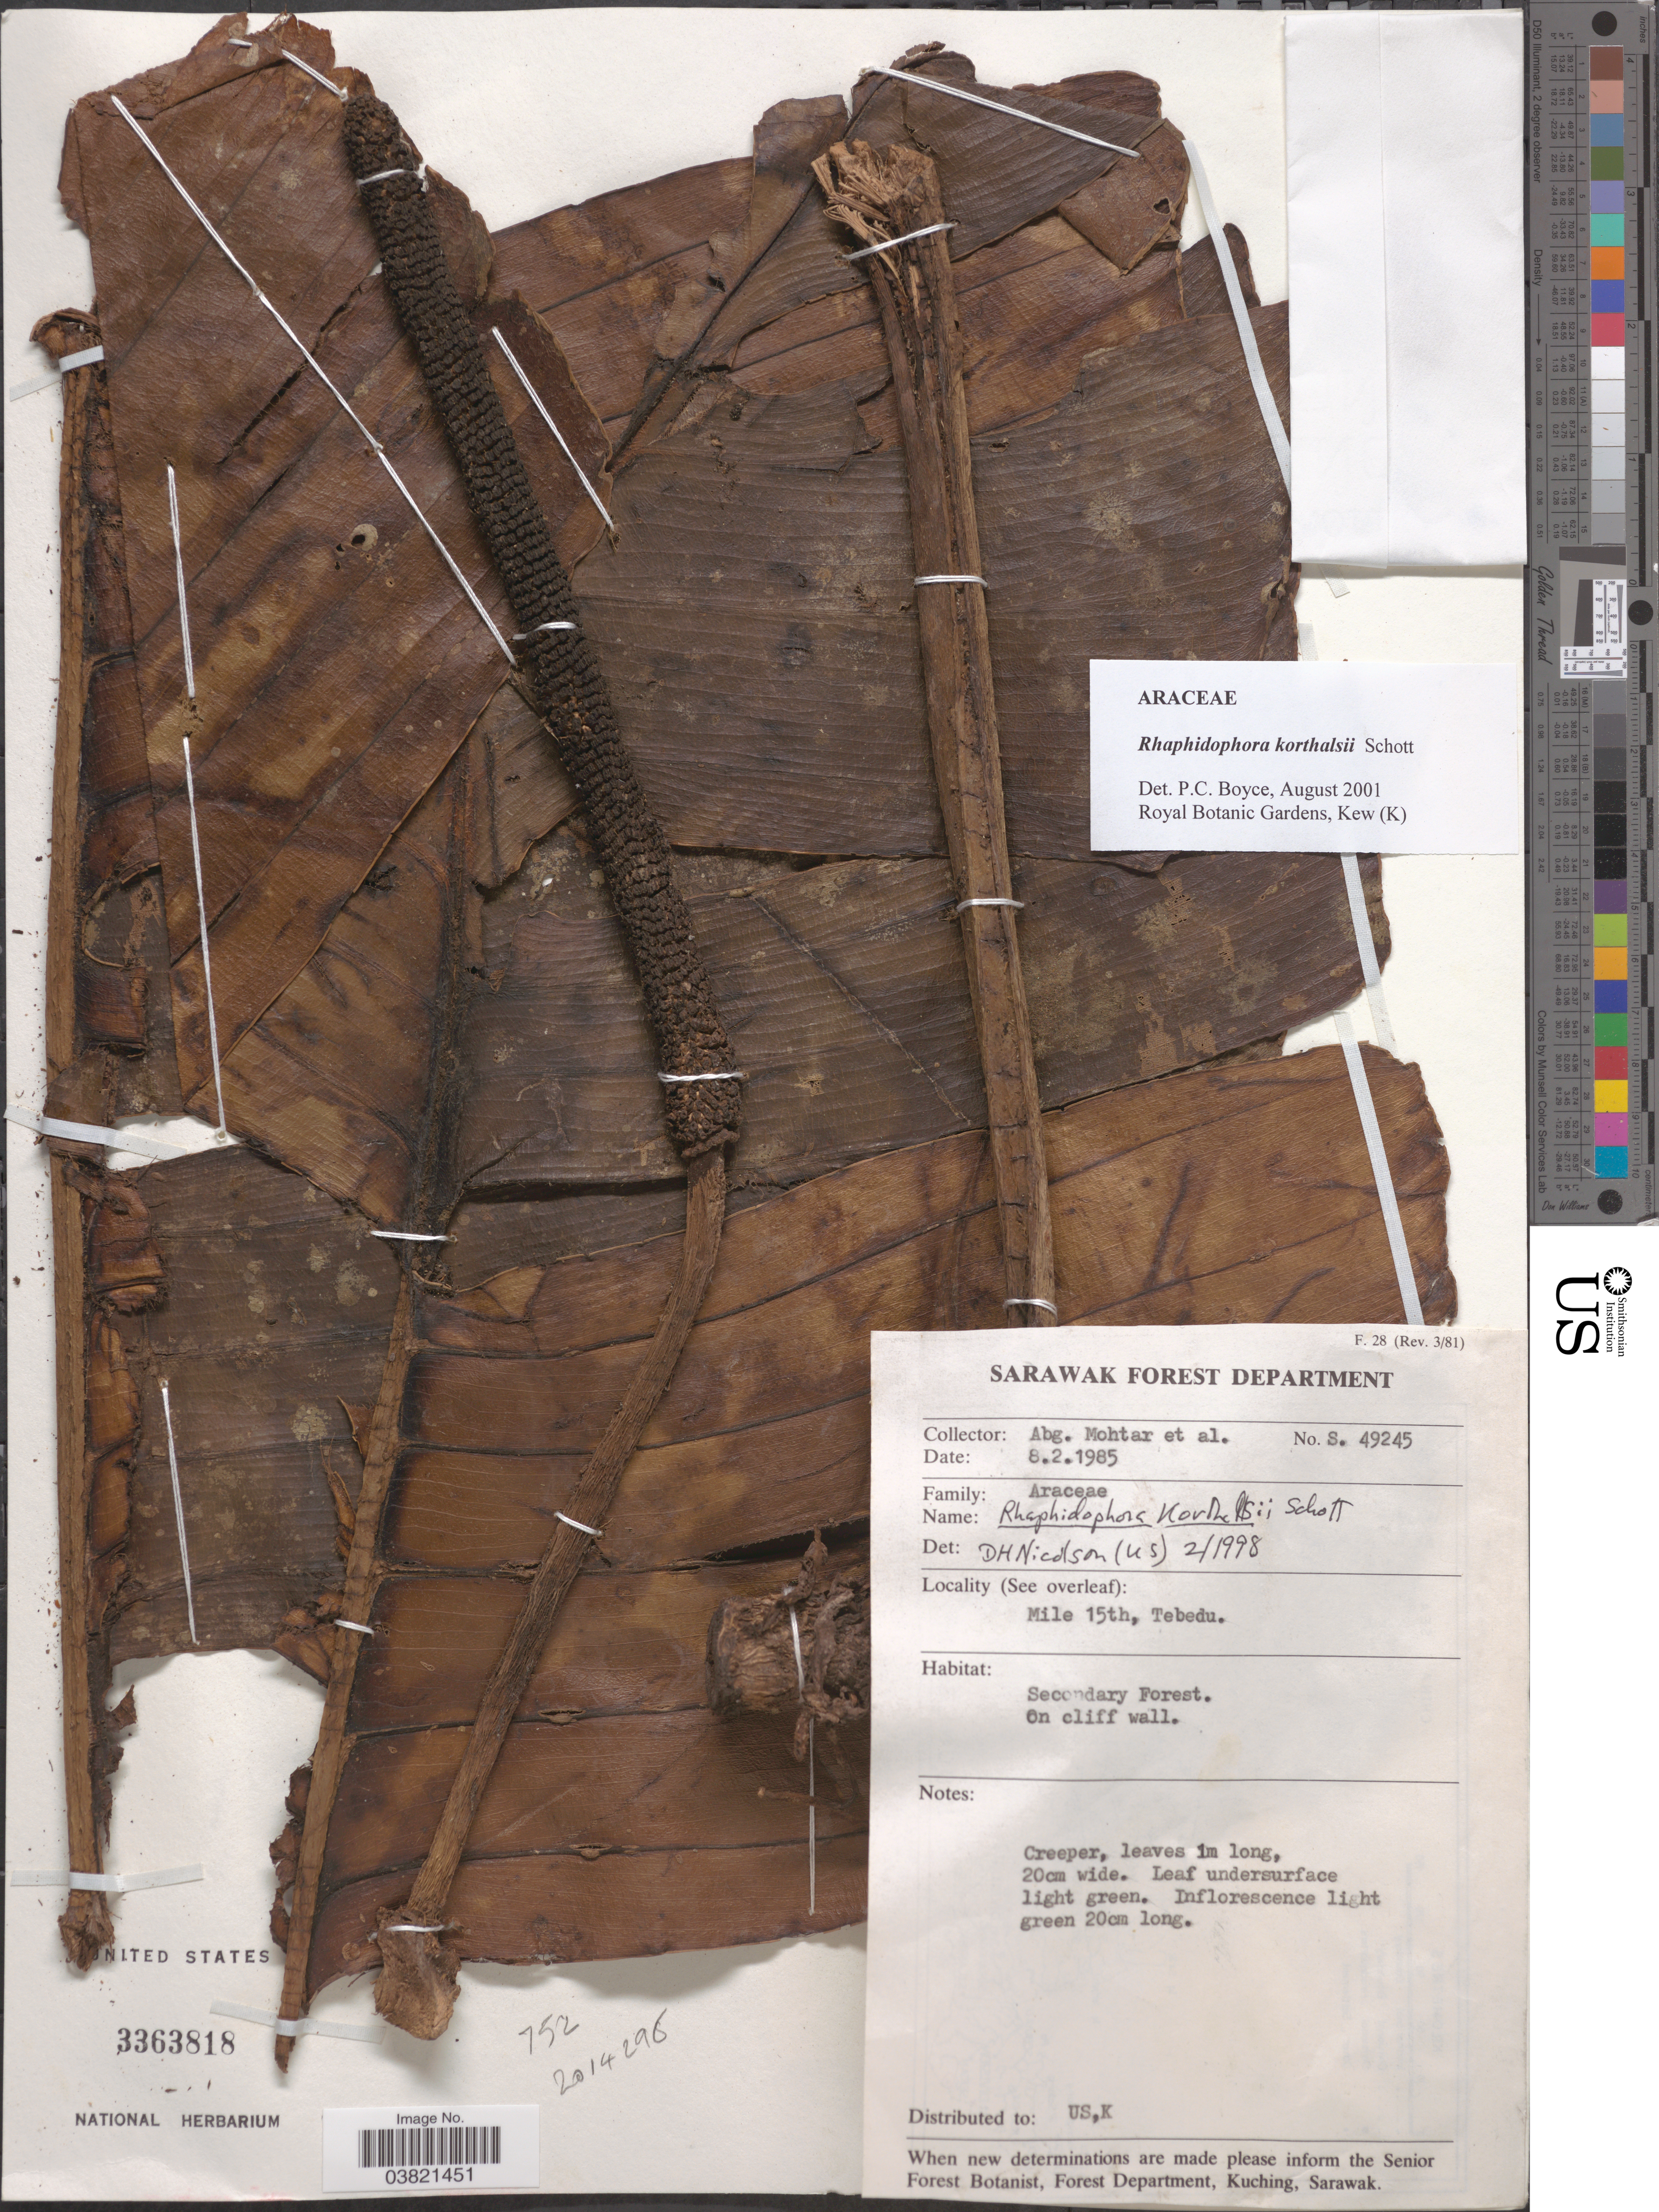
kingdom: Plantae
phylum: Tracheophyta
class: Liliopsida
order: Alismatales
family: Araceae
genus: Rhaphidophora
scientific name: Rhaphidophora korthalsii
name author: Schott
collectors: A. Mohtar & et al.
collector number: S.49245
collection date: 1985-02-08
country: Malaysia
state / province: Sarawak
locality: Mile 15th, Tebedu.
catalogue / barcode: US 3363818